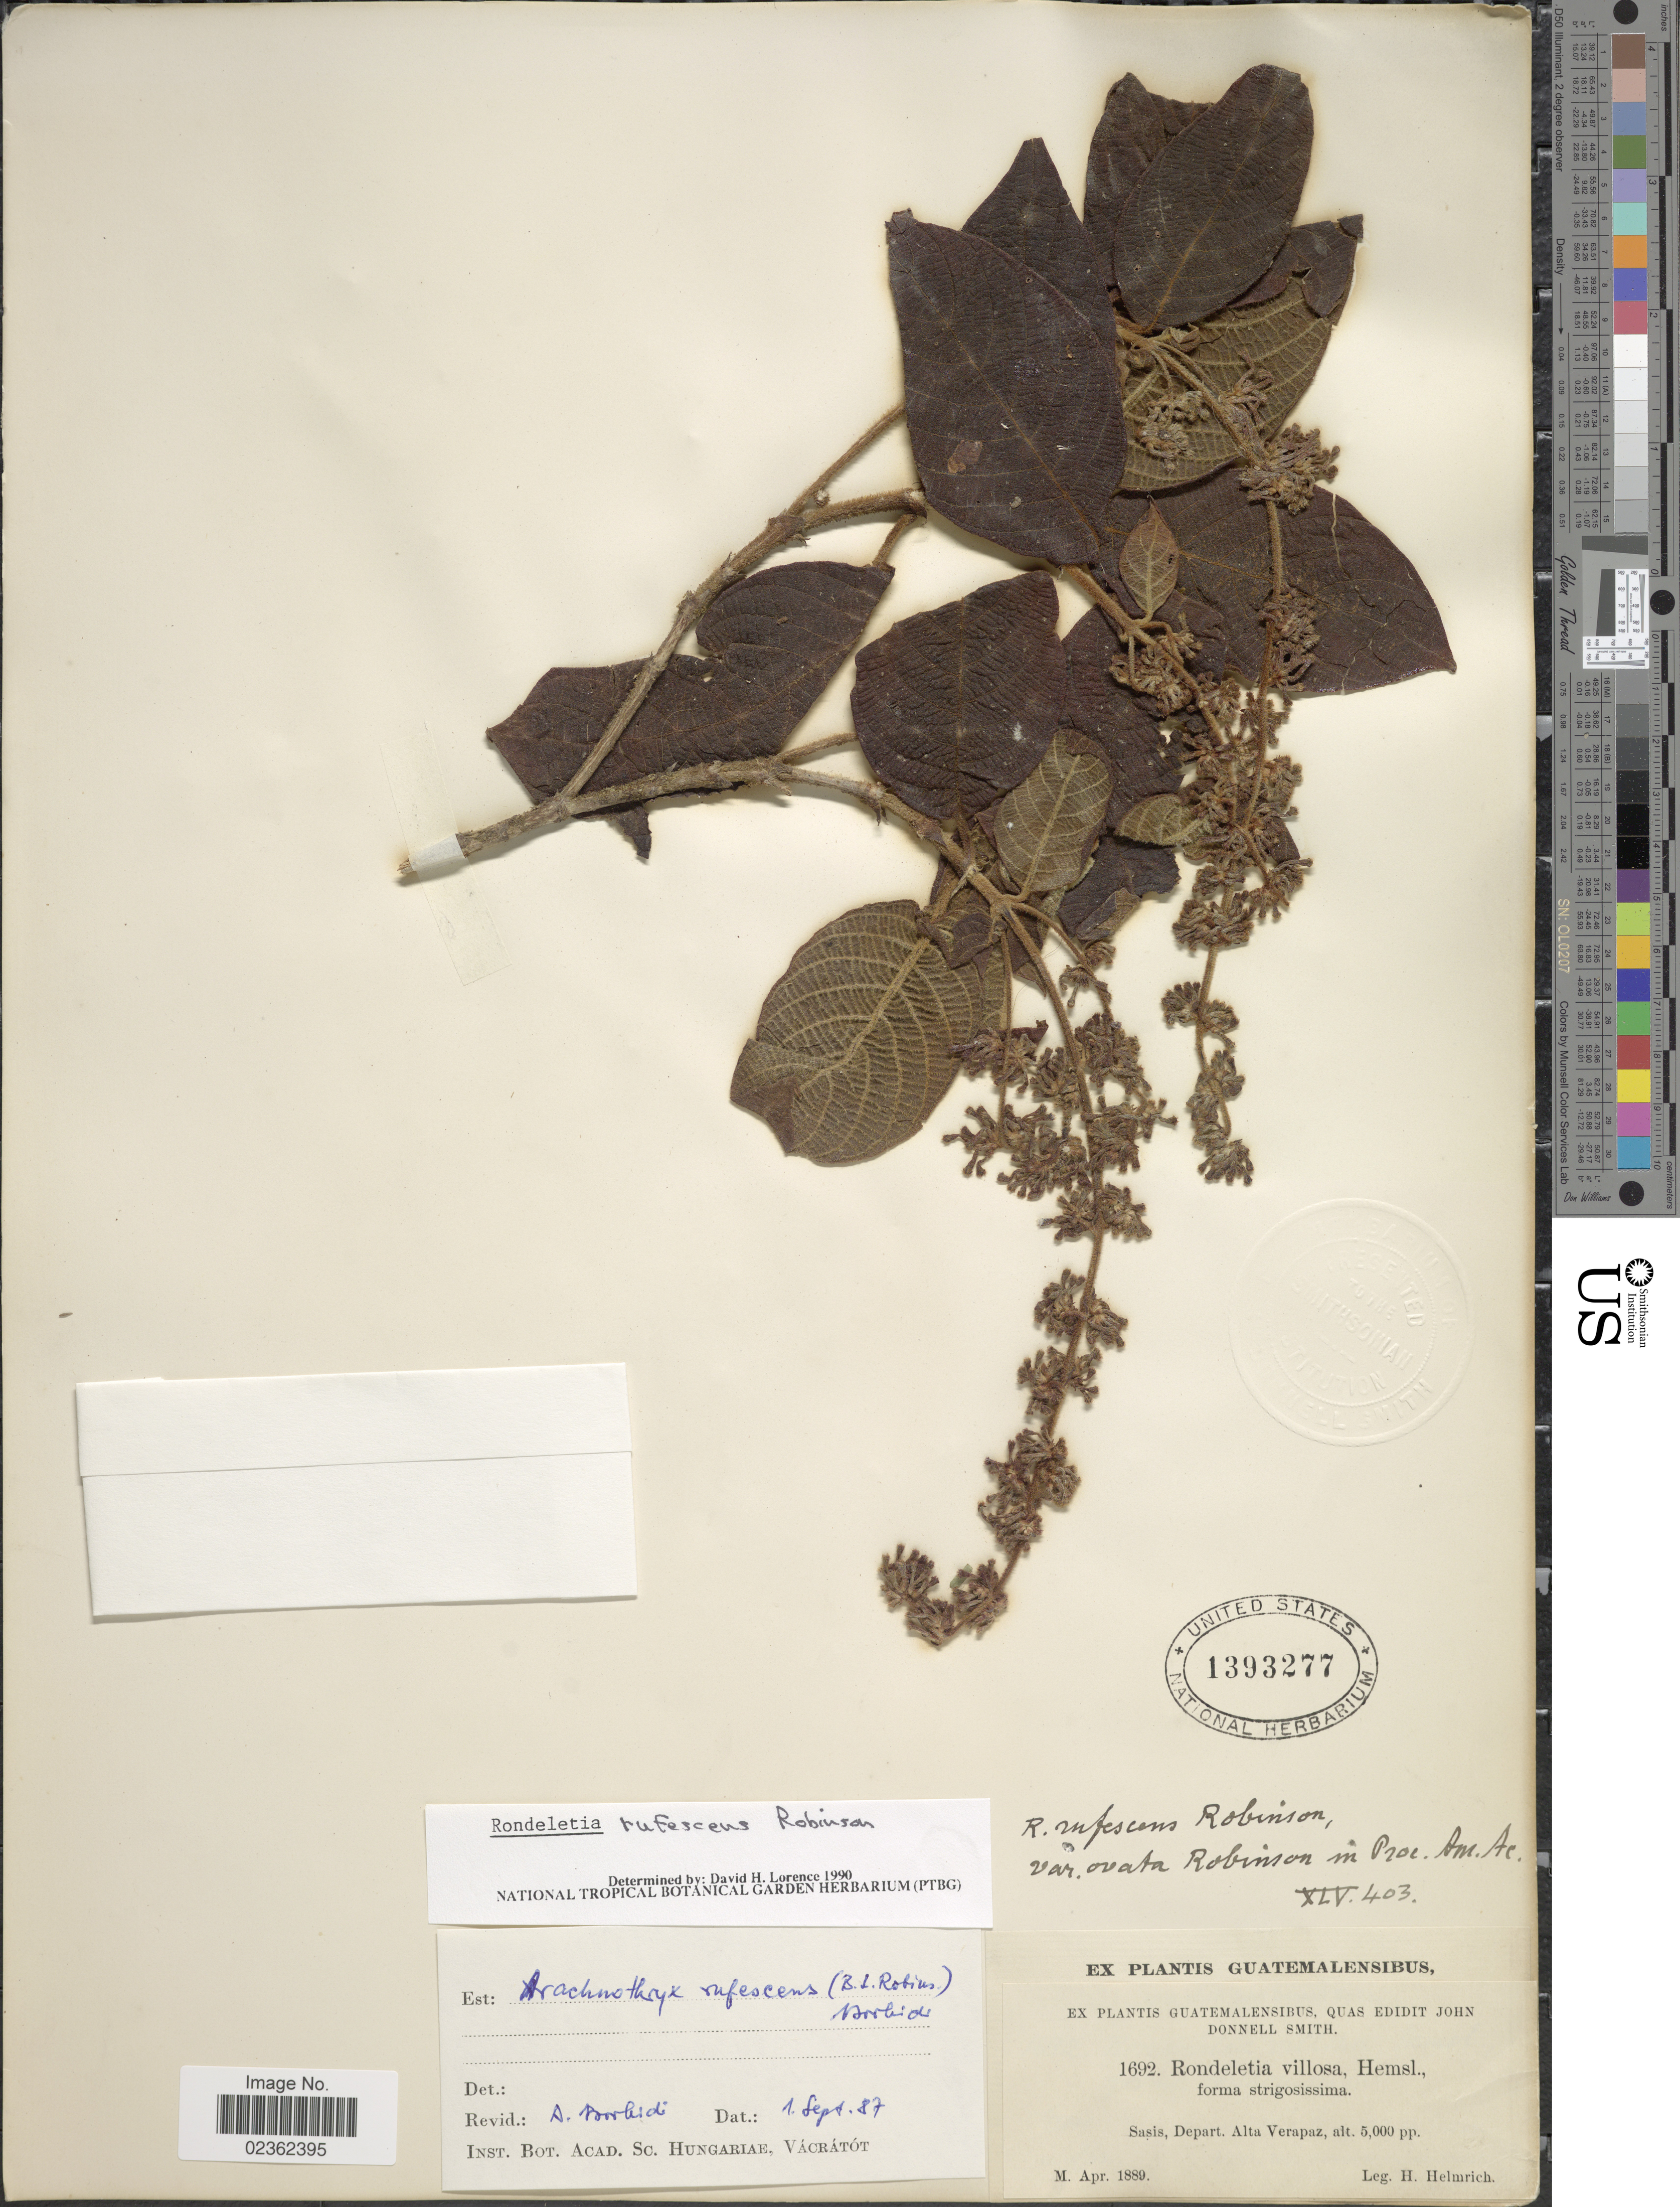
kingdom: Plantae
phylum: Tracheophyta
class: Magnoliopsida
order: Gentianales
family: Rubiaceae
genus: Arachnothryx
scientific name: Arachnothryx rufescens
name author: (B.L. Rob.) Borhidi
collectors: H. Helmrich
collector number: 1692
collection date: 1889-04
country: Guatemala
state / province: Alta Verapaz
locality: Sasis.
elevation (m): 1524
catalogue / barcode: US 1393277